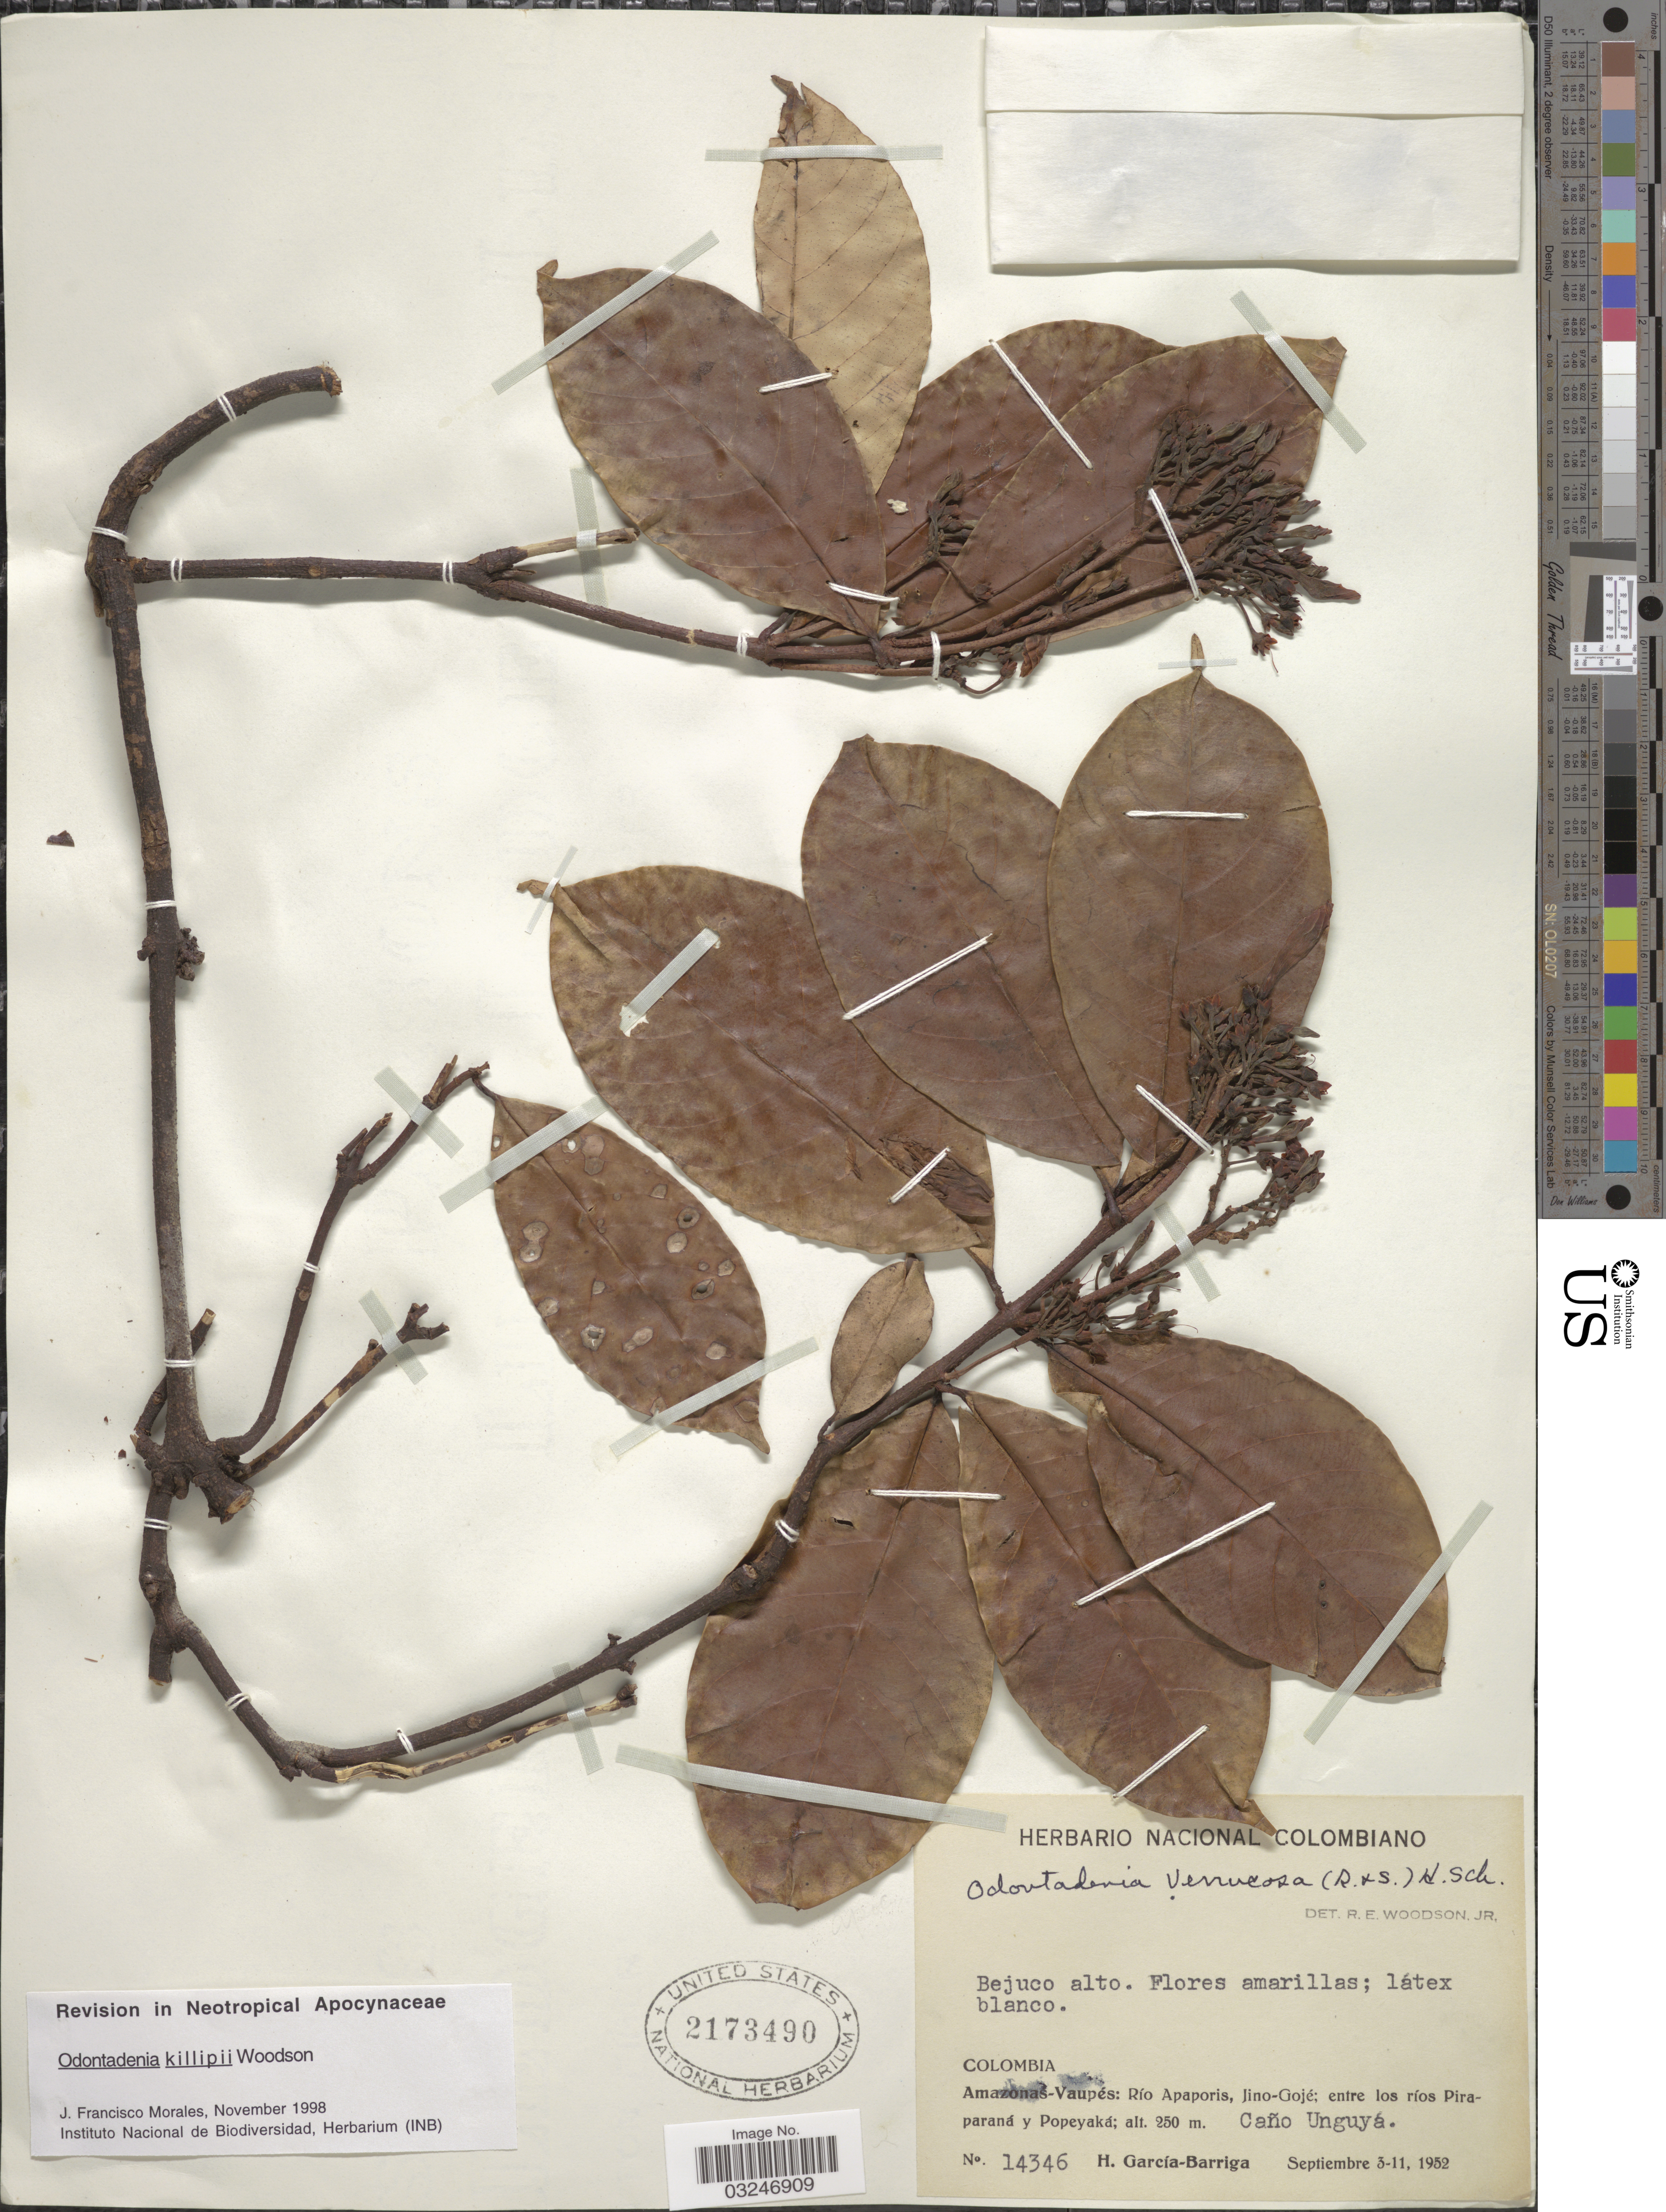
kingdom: Plantae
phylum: Tracheophyta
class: Magnoliopsida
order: Gentianales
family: Apocynaceae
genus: Odontadenia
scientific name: Odontadenia killipii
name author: Woodson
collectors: H. García Barriga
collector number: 14346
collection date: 1952-09-03/1952-09-11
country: Colombia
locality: Amazonas-Vaupés: Río Apaporis, Jino-Gojé; entre los ríos Piraparaná y Popeyaká. Caño Unguyá.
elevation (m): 250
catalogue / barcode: US 2173490